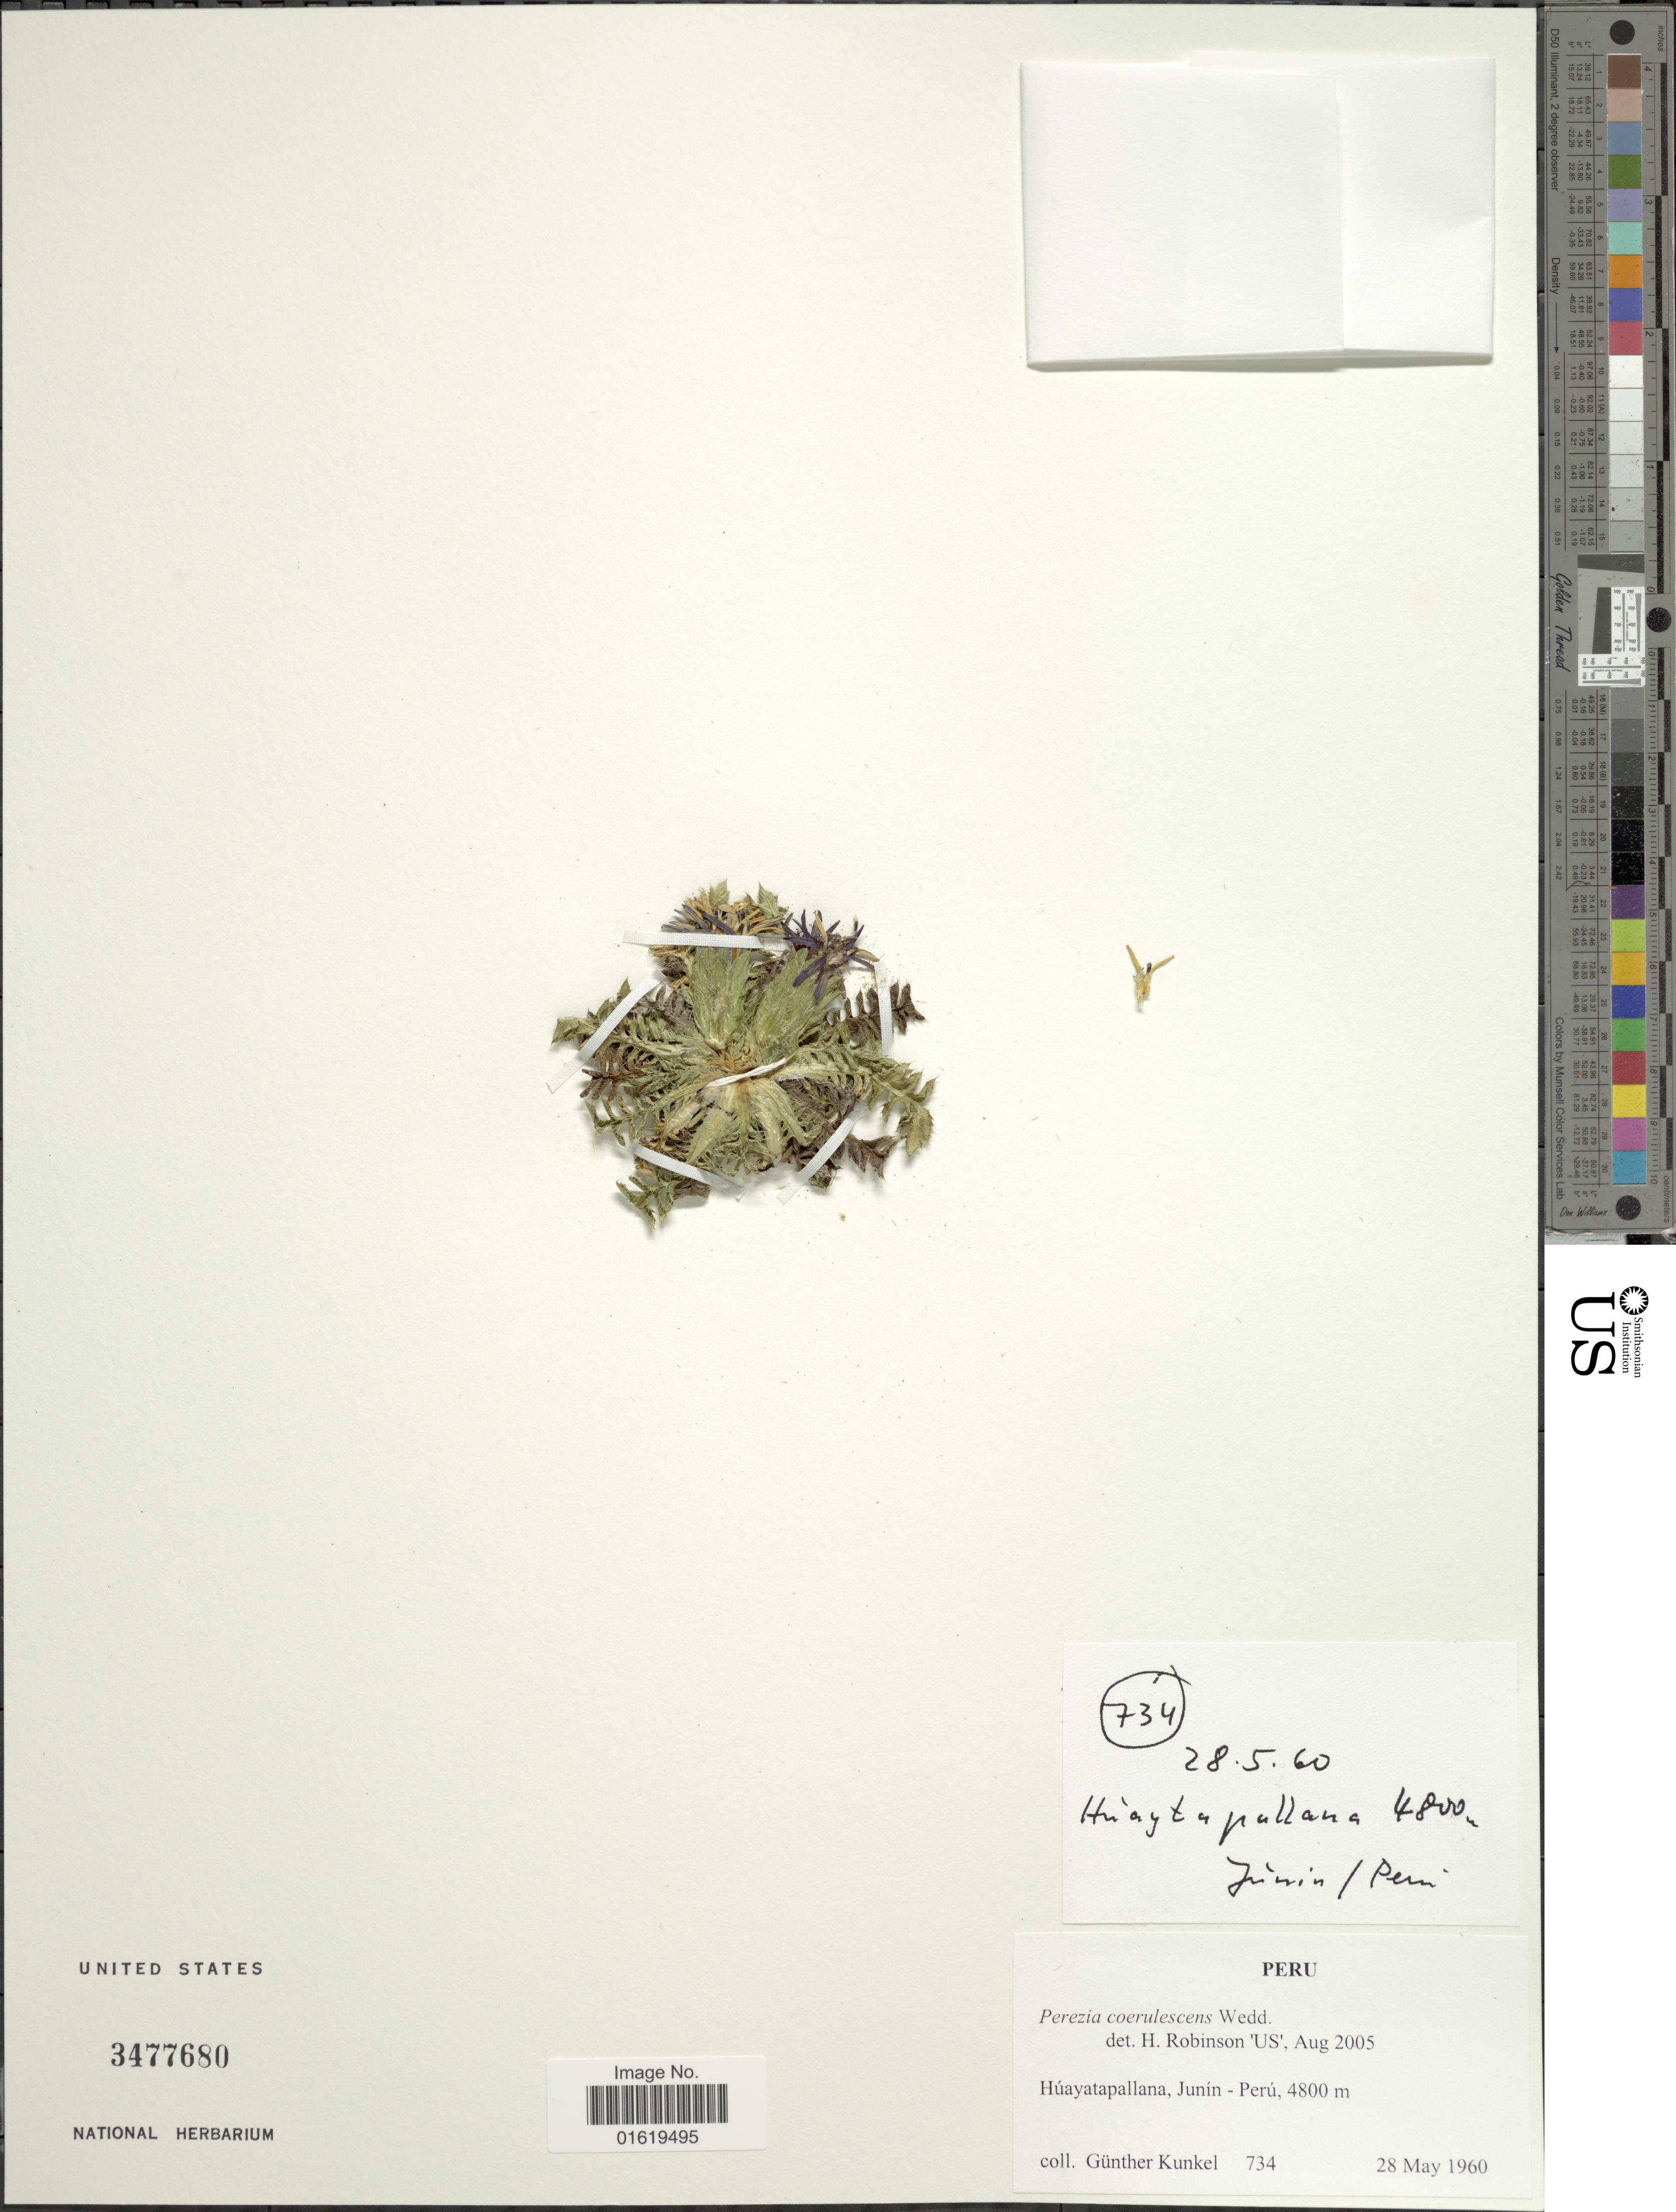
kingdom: Plantae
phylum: Tracheophyta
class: Magnoliopsida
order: Asterales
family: Asteraceae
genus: Perezia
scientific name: Perezia coerulescens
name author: Wedd.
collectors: G. Kunkel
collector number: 734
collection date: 1960-05-28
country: Peru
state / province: Junín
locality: Húayatapallana, Junín - Perú.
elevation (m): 4800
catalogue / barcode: US 3477680